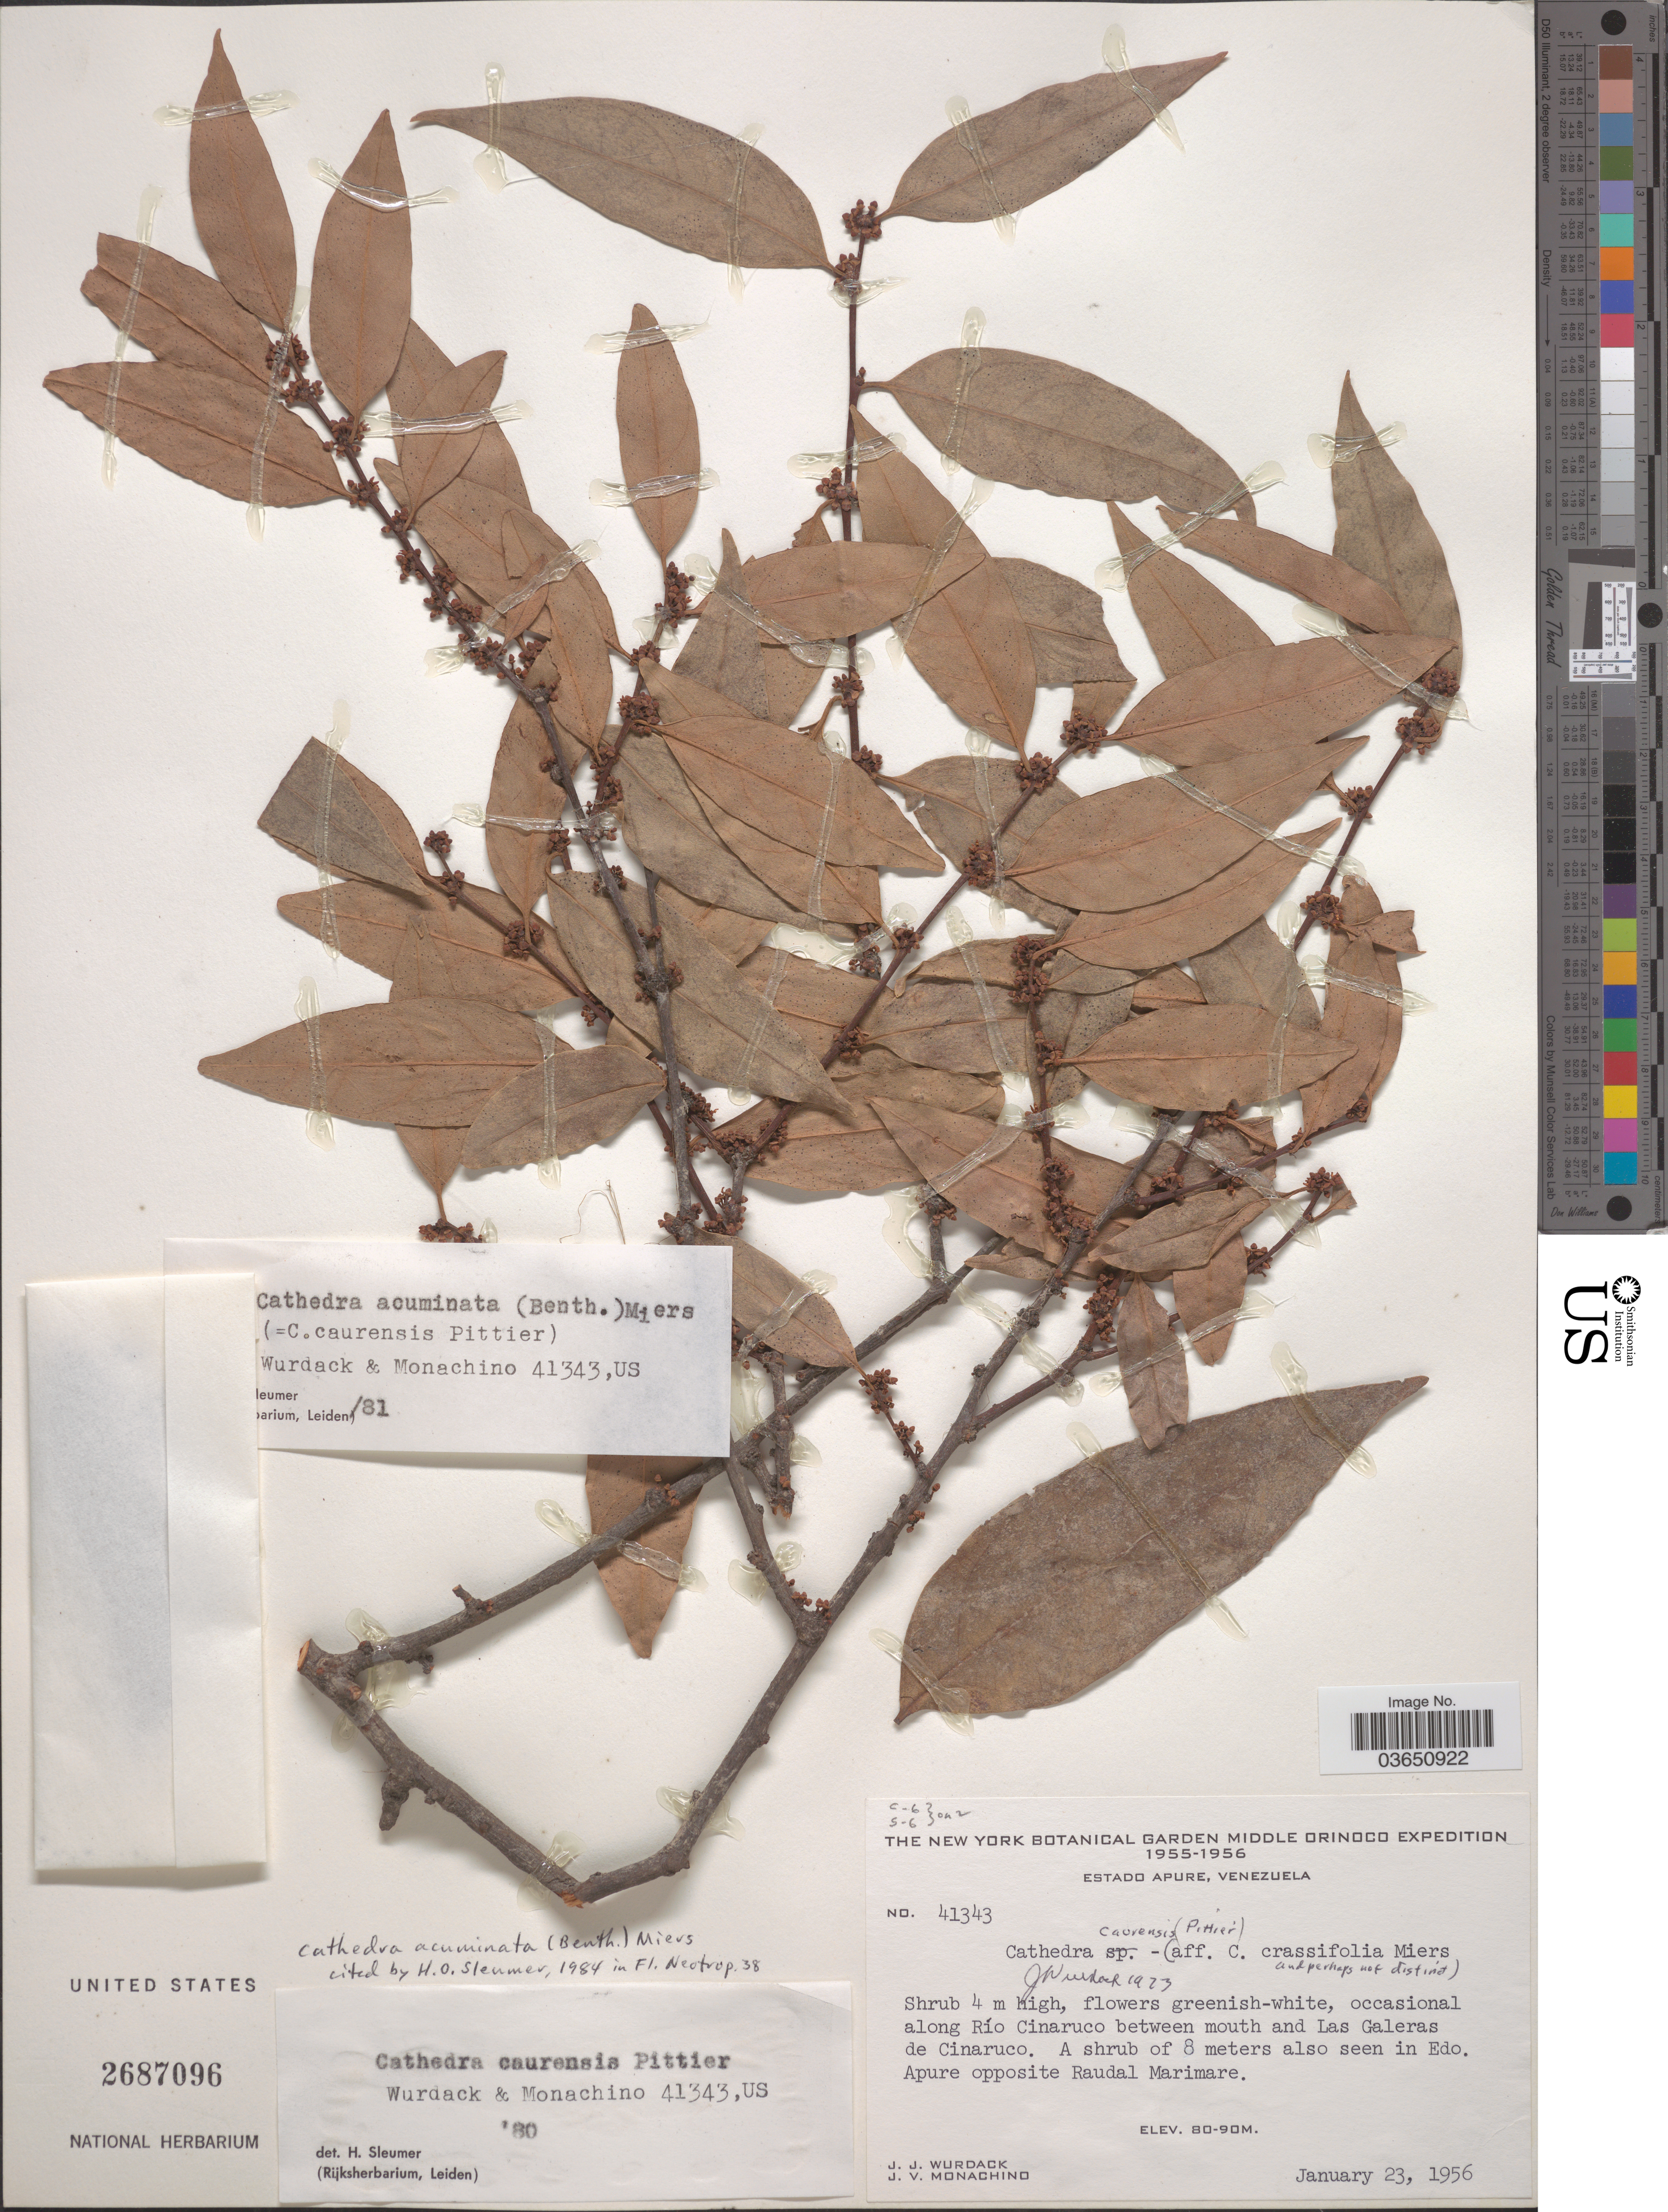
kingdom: Plantae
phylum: Tracheophyta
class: Magnoliopsida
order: Santalales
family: Aptandraceae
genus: Cathedra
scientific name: Cathedra acuminata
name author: (Benth.) Miers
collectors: J. J. Wurdack & J. V. Monachino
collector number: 41343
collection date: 1956-01-23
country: Venezuela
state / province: Apure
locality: Occasional along Río Cinaruco between mouth and Las Galeras de Cinarco. Opposite Raudal Marimare.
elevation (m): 80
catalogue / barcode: US 2687096